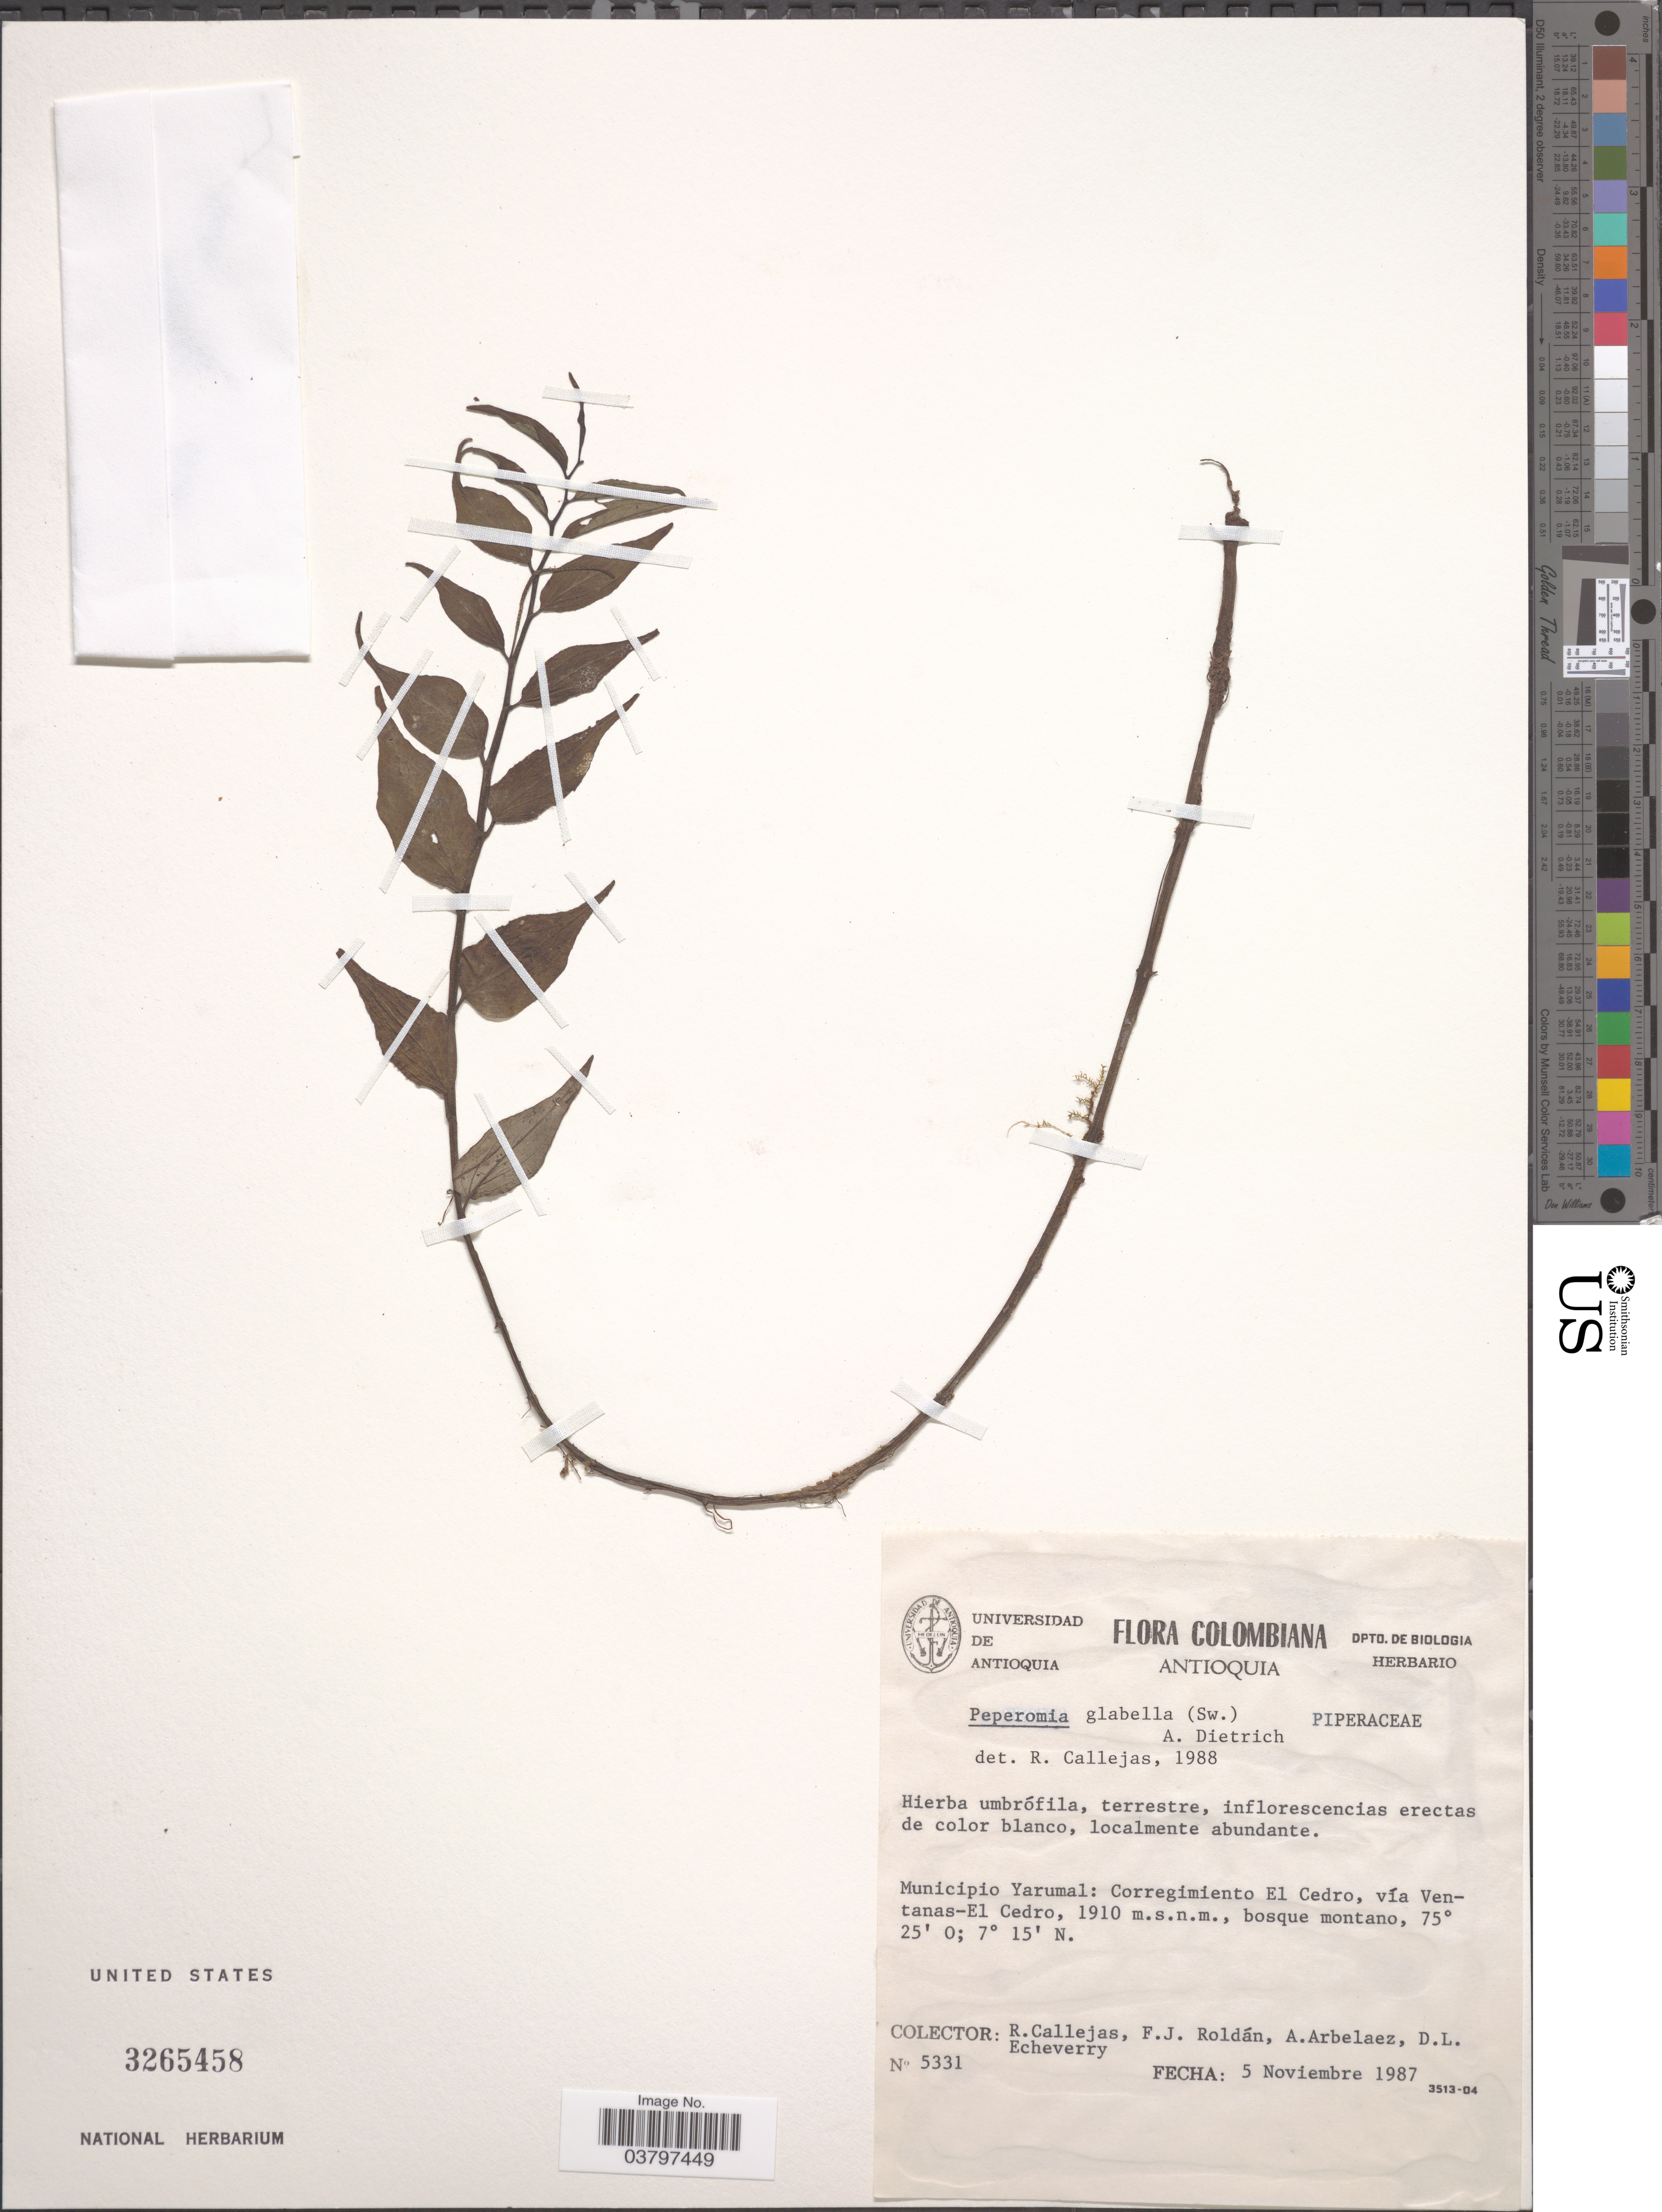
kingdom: Plantae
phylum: Tracheophyta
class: Magnoliopsida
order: Piperales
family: Piperaceae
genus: Peperomia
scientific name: Peperomia glabella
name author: (Sw.) A. Dietr.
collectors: R. Callejas, F. J. Roldán, A. Arbelaez & D. Echeverry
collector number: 5331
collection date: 1987-11-05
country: Colombia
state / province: Antioquia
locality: Municipio Yarumal: Corregimiento El Cedro, vía Ventanas-El Cedro.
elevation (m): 1910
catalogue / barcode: US 3265458